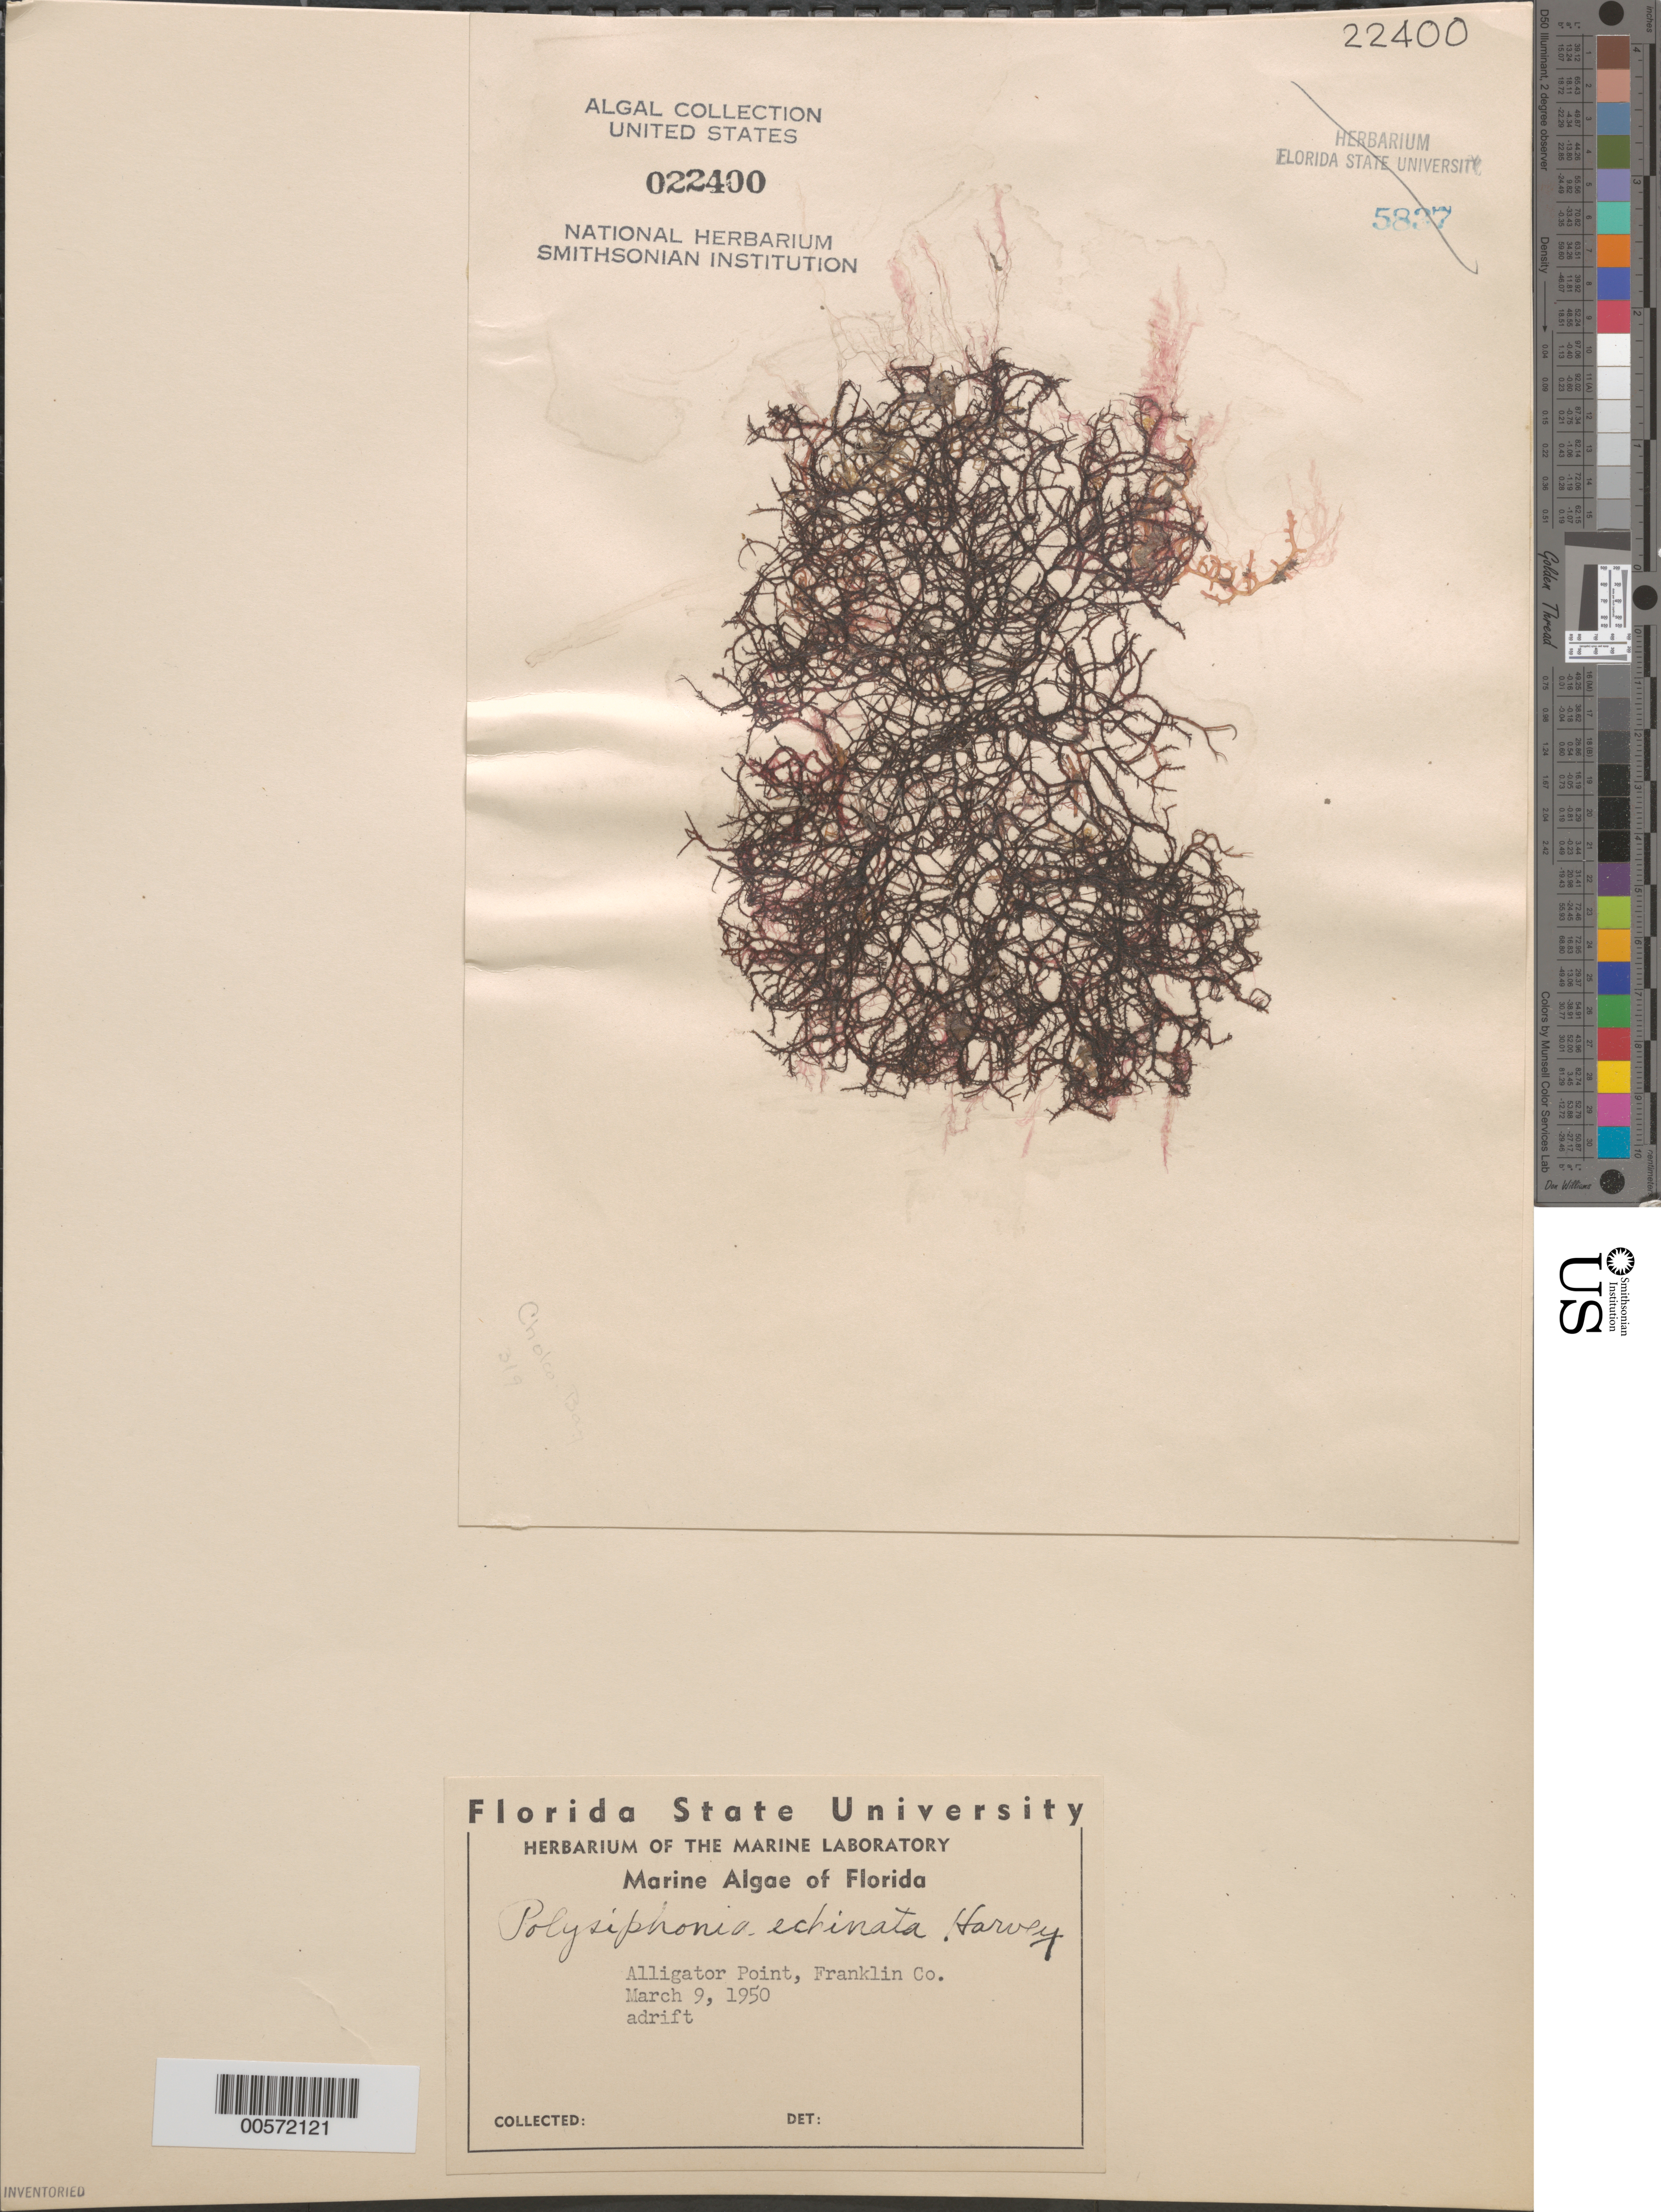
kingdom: Plantae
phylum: Rhodophyta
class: Florideophyceae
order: Ceramiales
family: Rhodomelaceae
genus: Acanthosiphonia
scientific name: Acanthosiphonia echinata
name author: (Harv.) Savoie & G.W. Saunders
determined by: Algae name updating Project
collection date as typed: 09 Mar 1950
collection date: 1950-03-09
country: United States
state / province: Florida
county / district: Franklin County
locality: Alligator Point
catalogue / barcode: US 22400